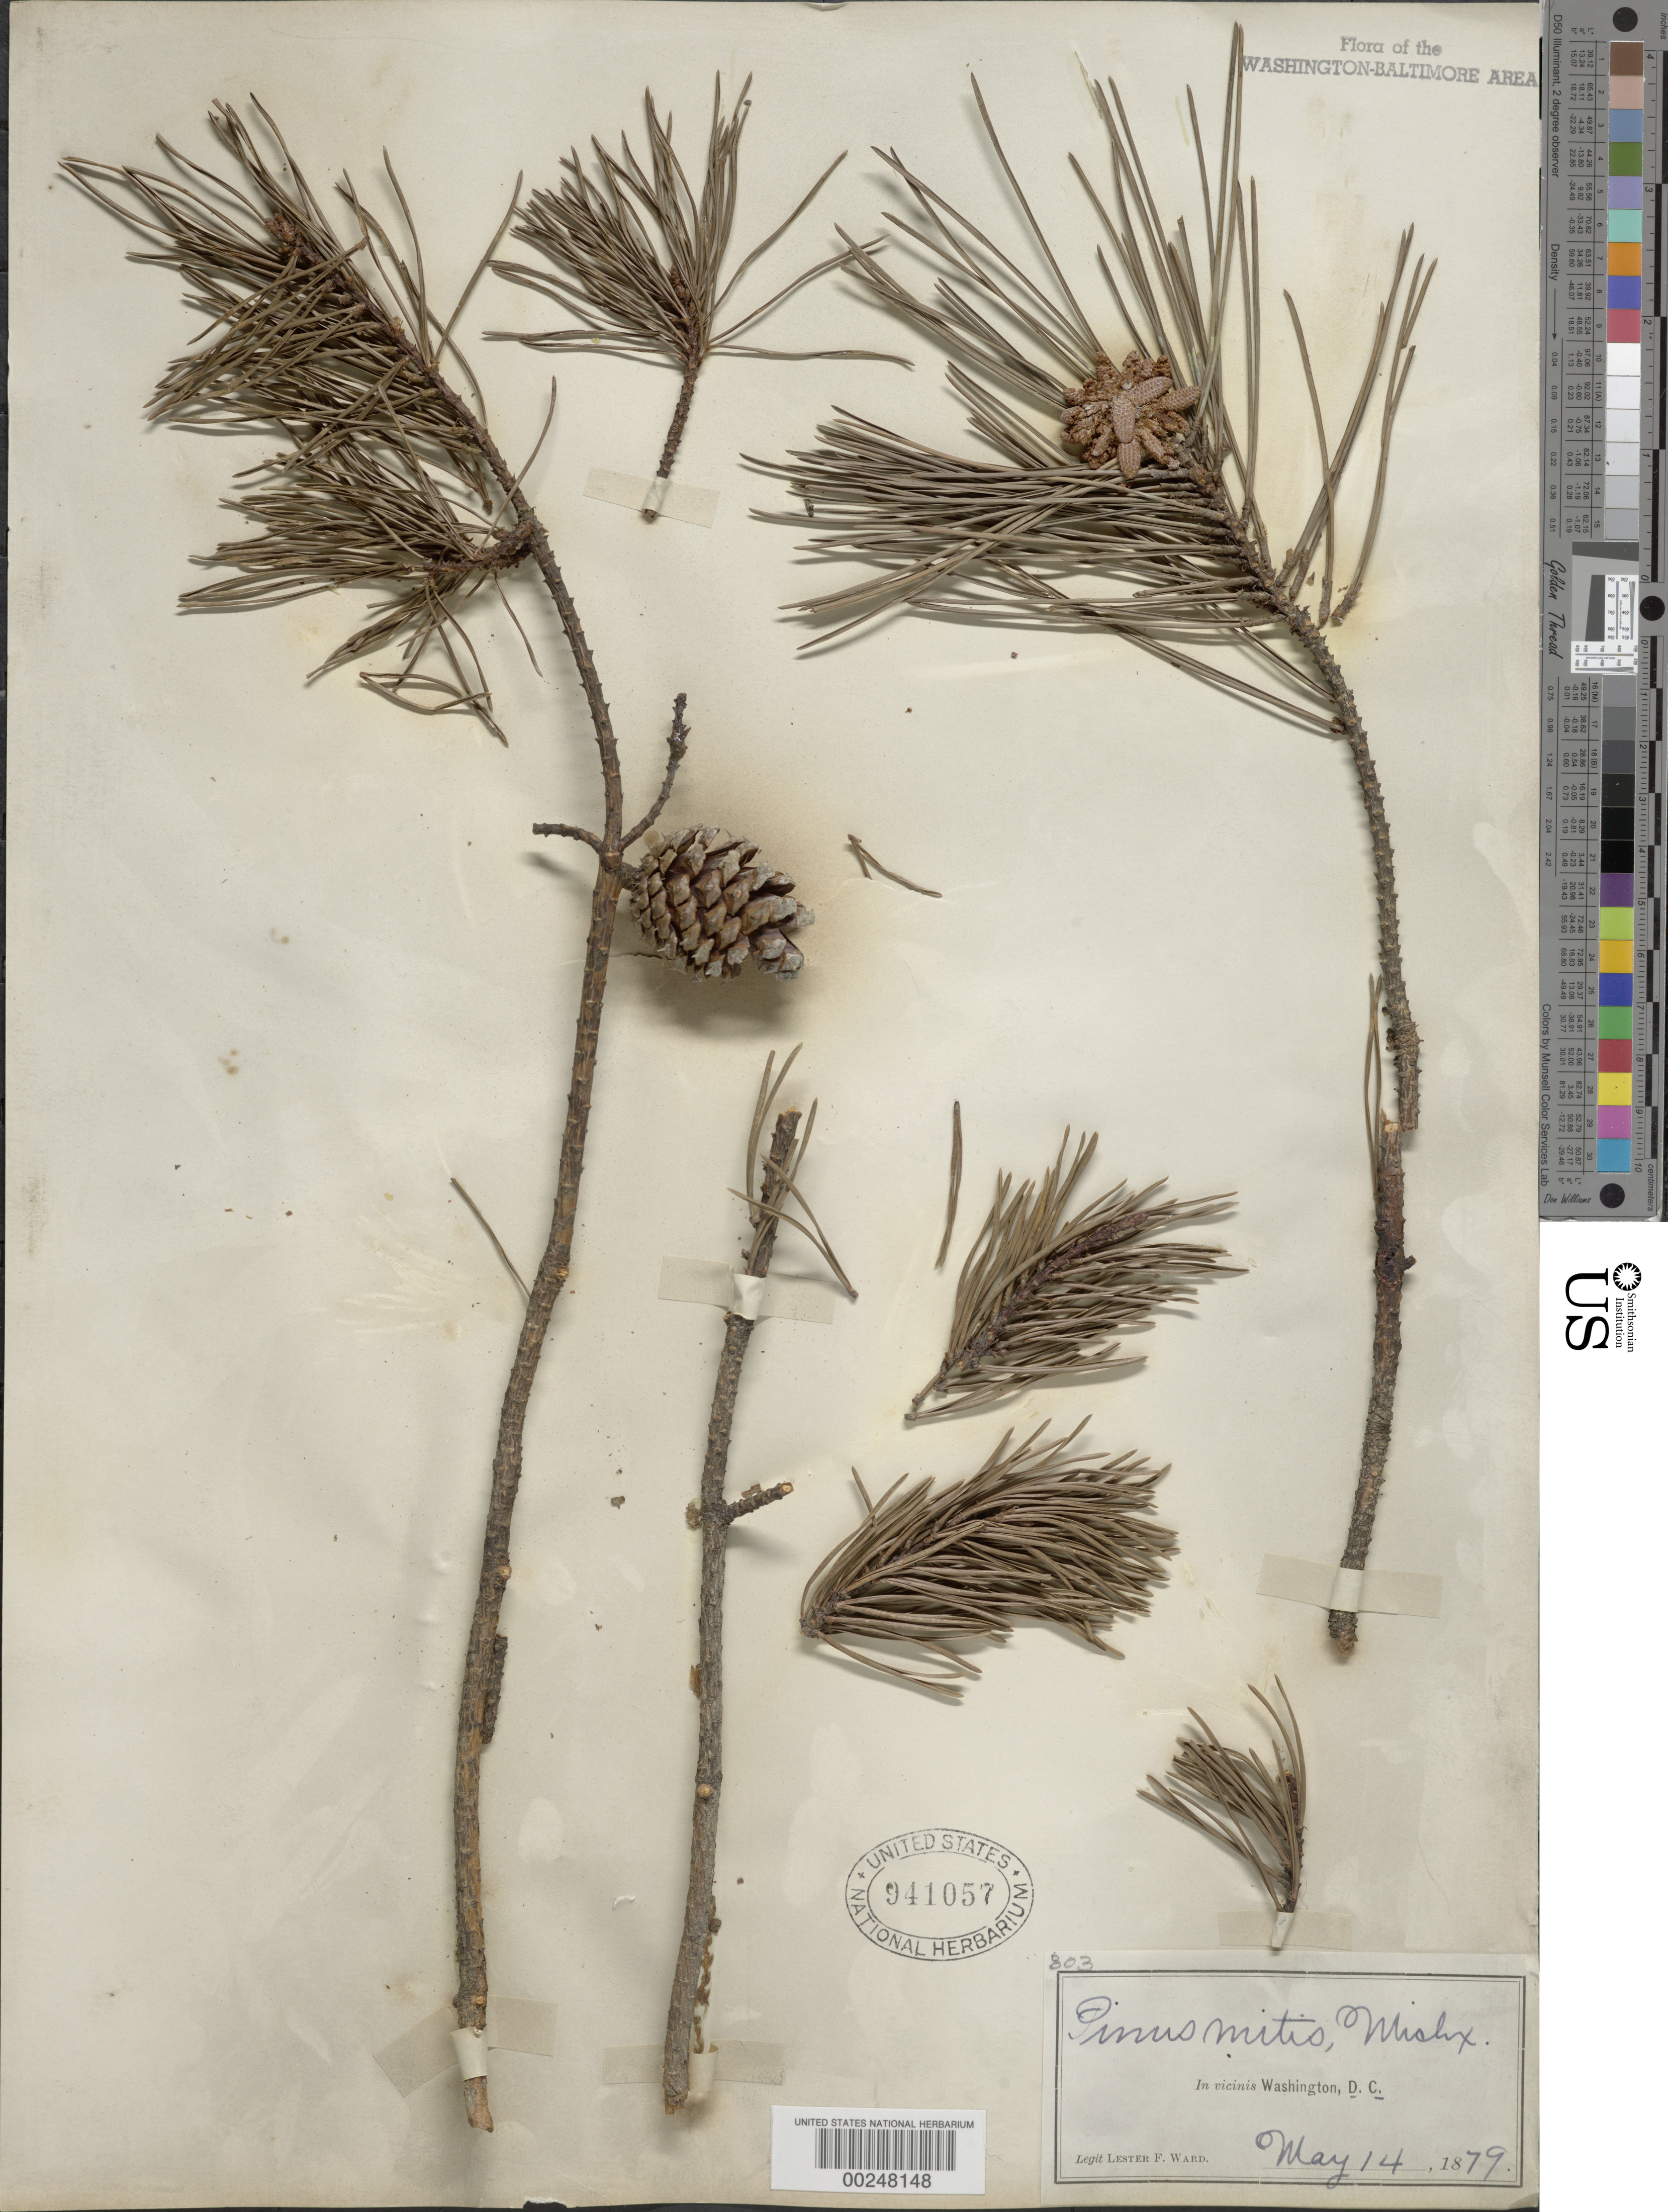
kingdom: Plantae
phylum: Tracheophyta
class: Pinopsida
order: Pinales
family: Pinaceae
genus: Pinus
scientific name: Pinus echinata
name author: Mill.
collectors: L. F. Ward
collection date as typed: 14 May 1879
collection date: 1879-05-14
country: United States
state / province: District of Columbia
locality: DC vicinity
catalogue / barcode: US 941057